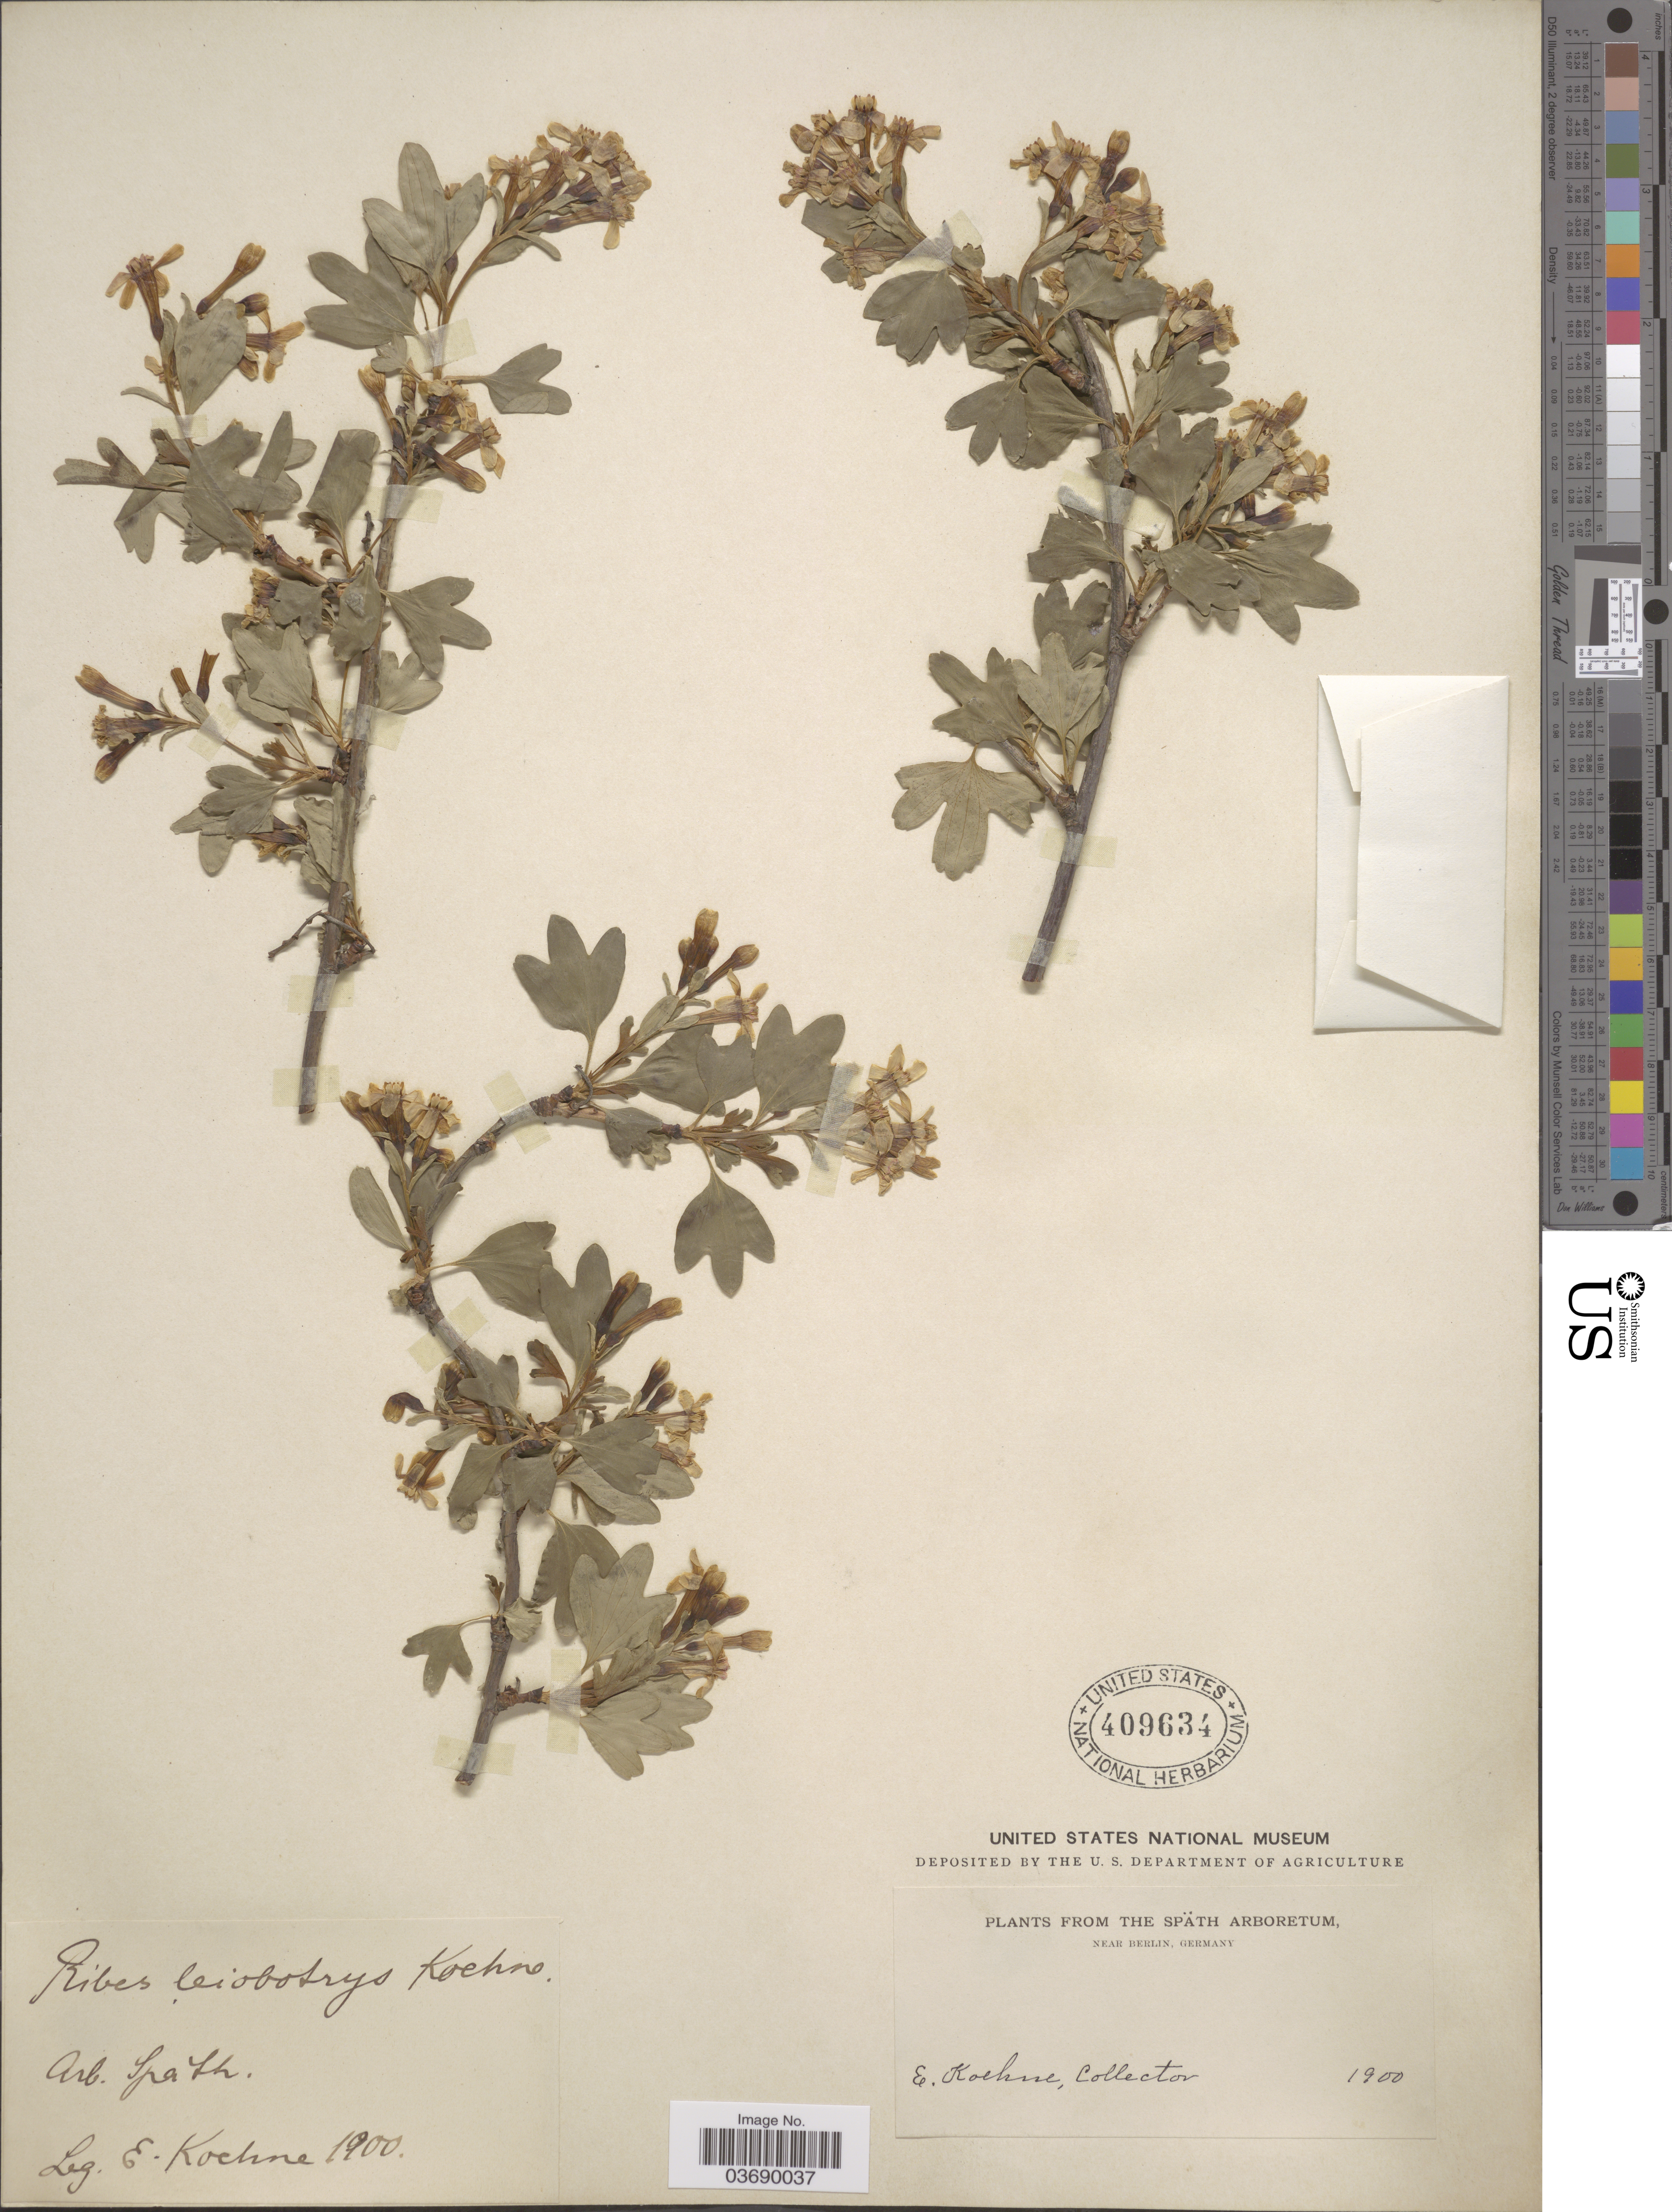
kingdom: Plantae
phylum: Tracheophyta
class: Magnoliopsida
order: Saxifragales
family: Grossulariaceae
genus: Ribes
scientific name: Ribes leiobotrys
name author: Koehne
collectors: E. Koehne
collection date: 1900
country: Germany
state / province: Berlin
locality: Arb. Spath. The Späth Arboretum, near Berlin.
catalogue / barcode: US 409634